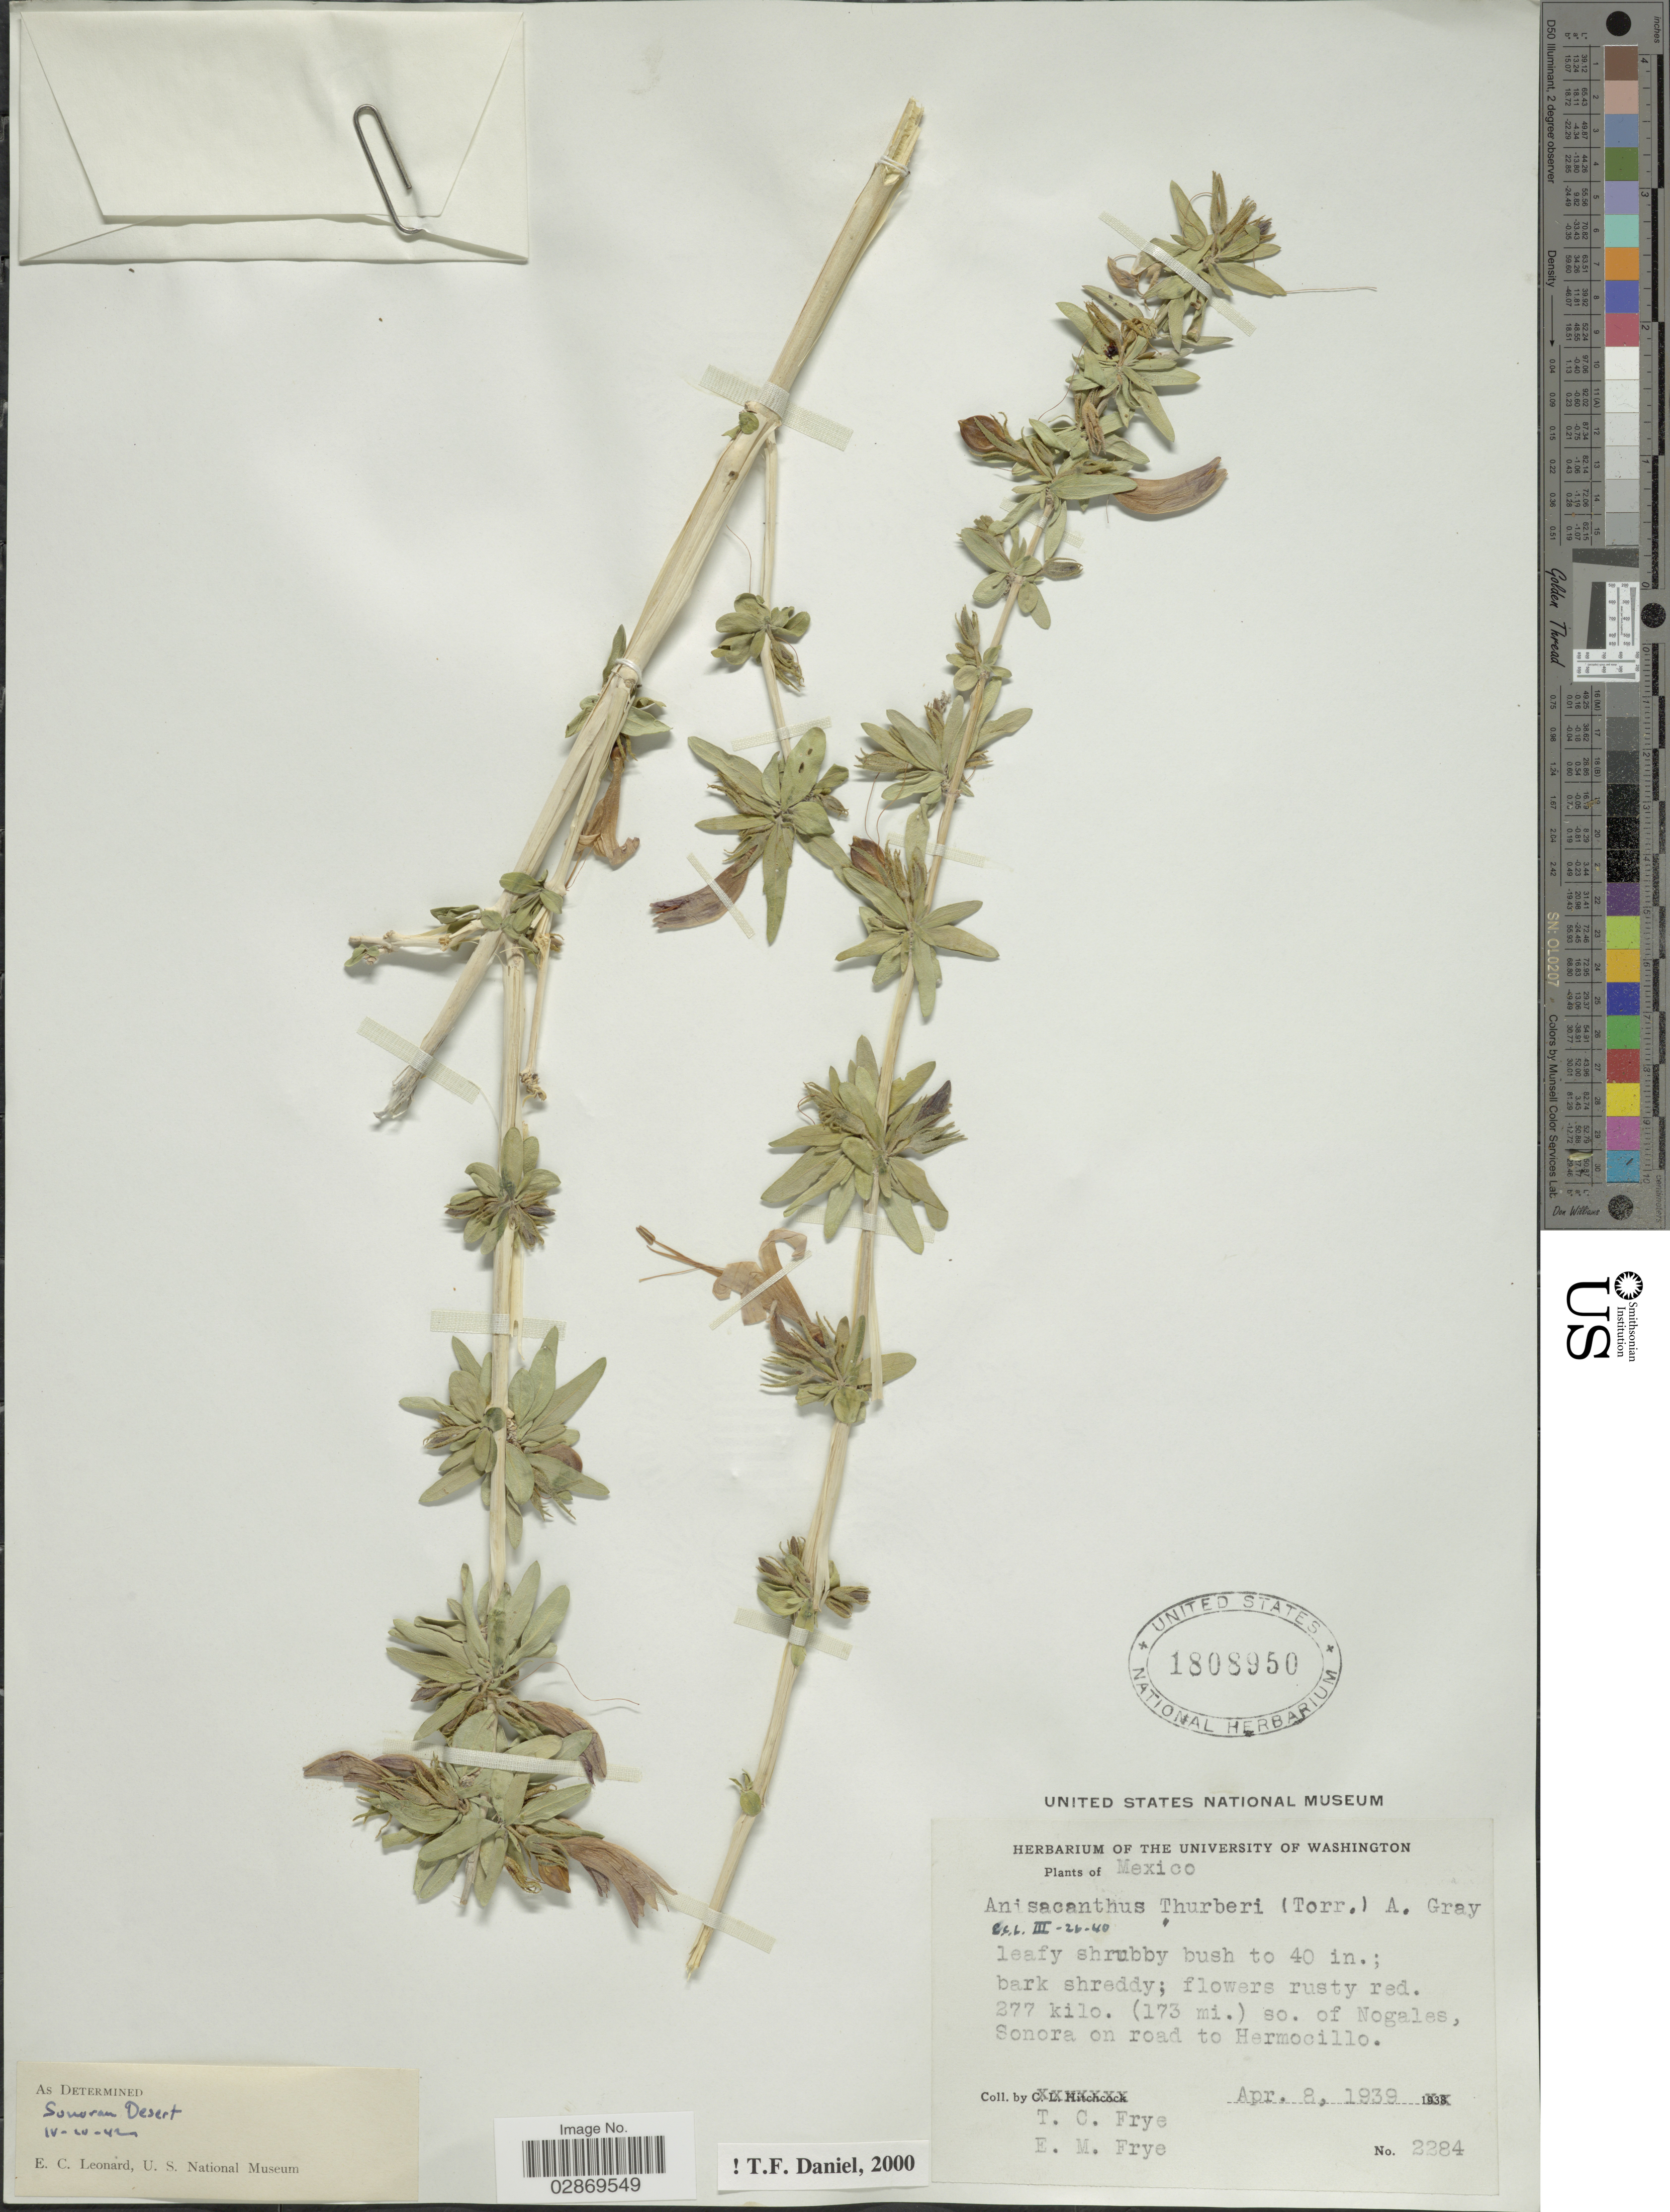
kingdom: Plantae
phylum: Tracheophyta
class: Magnoliopsida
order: Lamiales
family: Acanthaceae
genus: Anisacanthus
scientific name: Anisacanthus thurberi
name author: (Torr.) A. Gray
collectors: T. C. Frye & E. Frye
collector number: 2284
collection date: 1939-04-08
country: Mexico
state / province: Sonora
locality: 277 kilo. (173 mi.) so. of Nogales, Sonora on road to Hermocillo.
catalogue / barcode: US 1808950